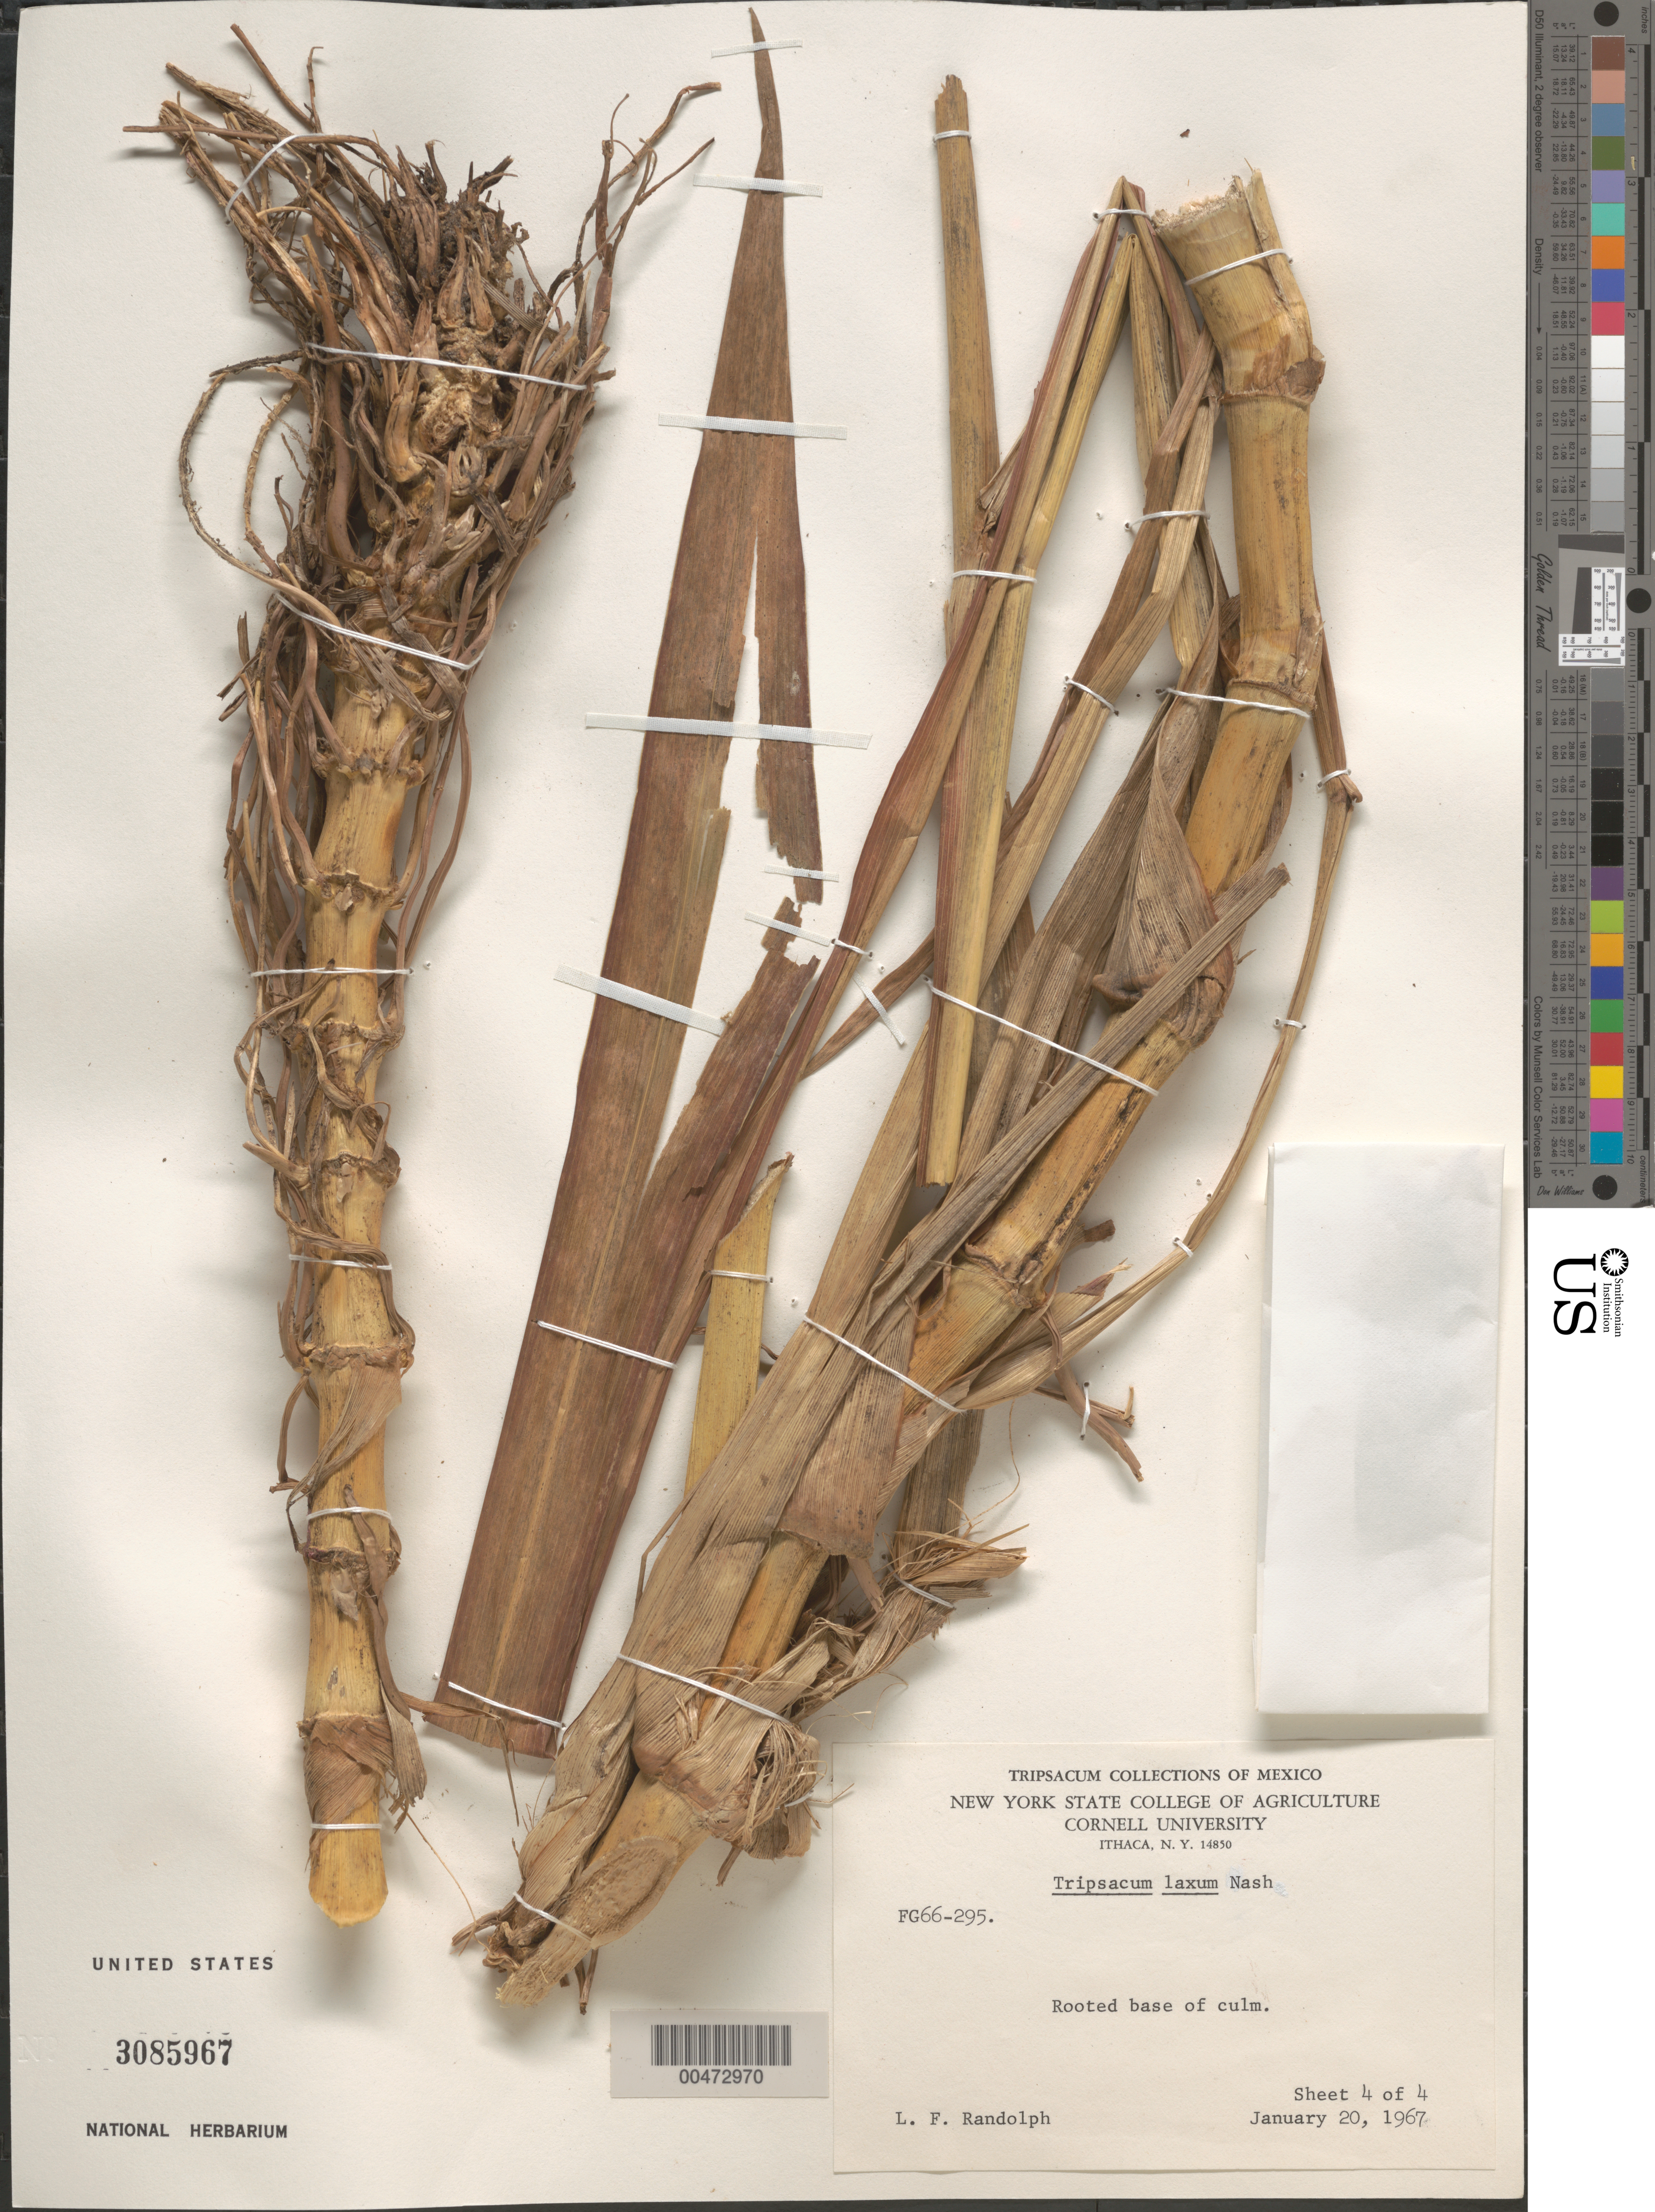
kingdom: Plantae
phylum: Tracheophyta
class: Liliopsida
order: Poales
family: Poaceae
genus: Tripsacum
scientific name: Tripsacum laxum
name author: Nash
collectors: L. F. Randolph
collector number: Fg66-295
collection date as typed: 20 Jan 1967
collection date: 1967-01-20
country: United States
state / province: Florida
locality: Fairchild tropical gardens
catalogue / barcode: US 3085967